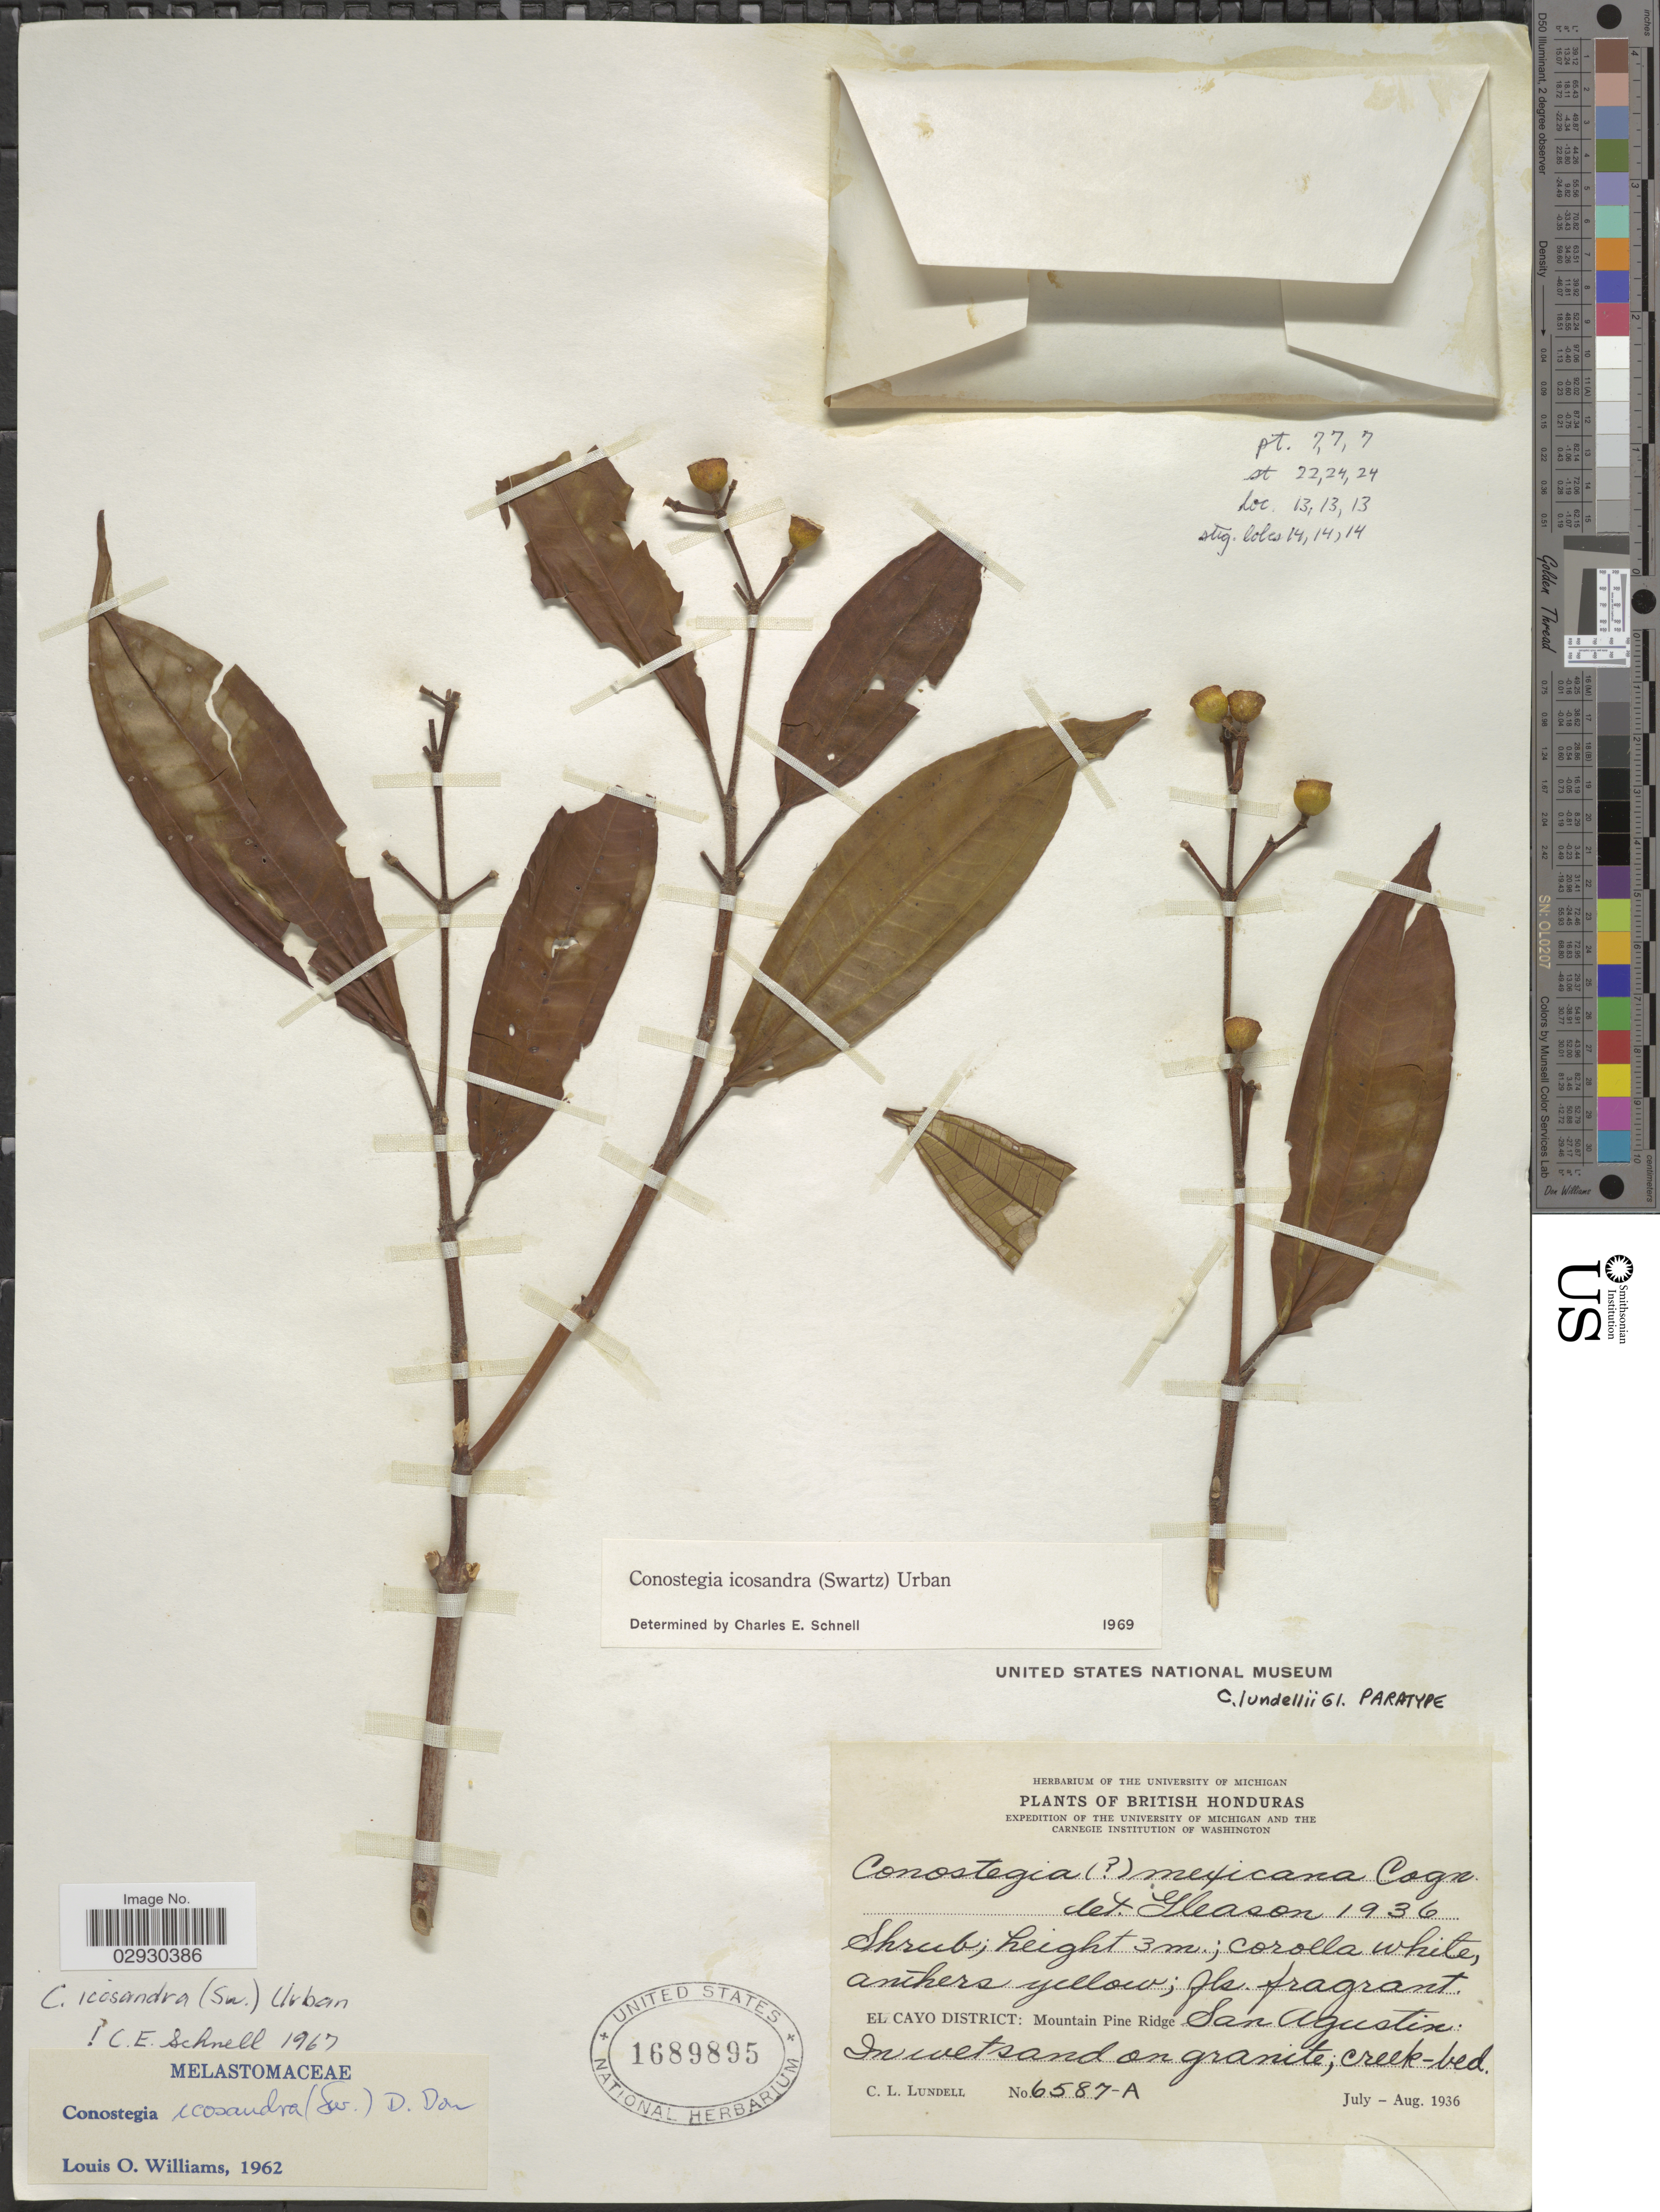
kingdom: Plantae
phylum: Tracheophyta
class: Magnoliopsida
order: Myrtales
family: Melastomataceae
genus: Conostegia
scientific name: Conostegia icosandra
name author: (Sw.) Urb.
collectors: C. L. Lundell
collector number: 6587-A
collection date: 1936-07/1936-08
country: Belize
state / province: Cayo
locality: British Honduras. El Cayo District: Mountain Pine Ridge. San Agustin.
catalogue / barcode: US 1689895